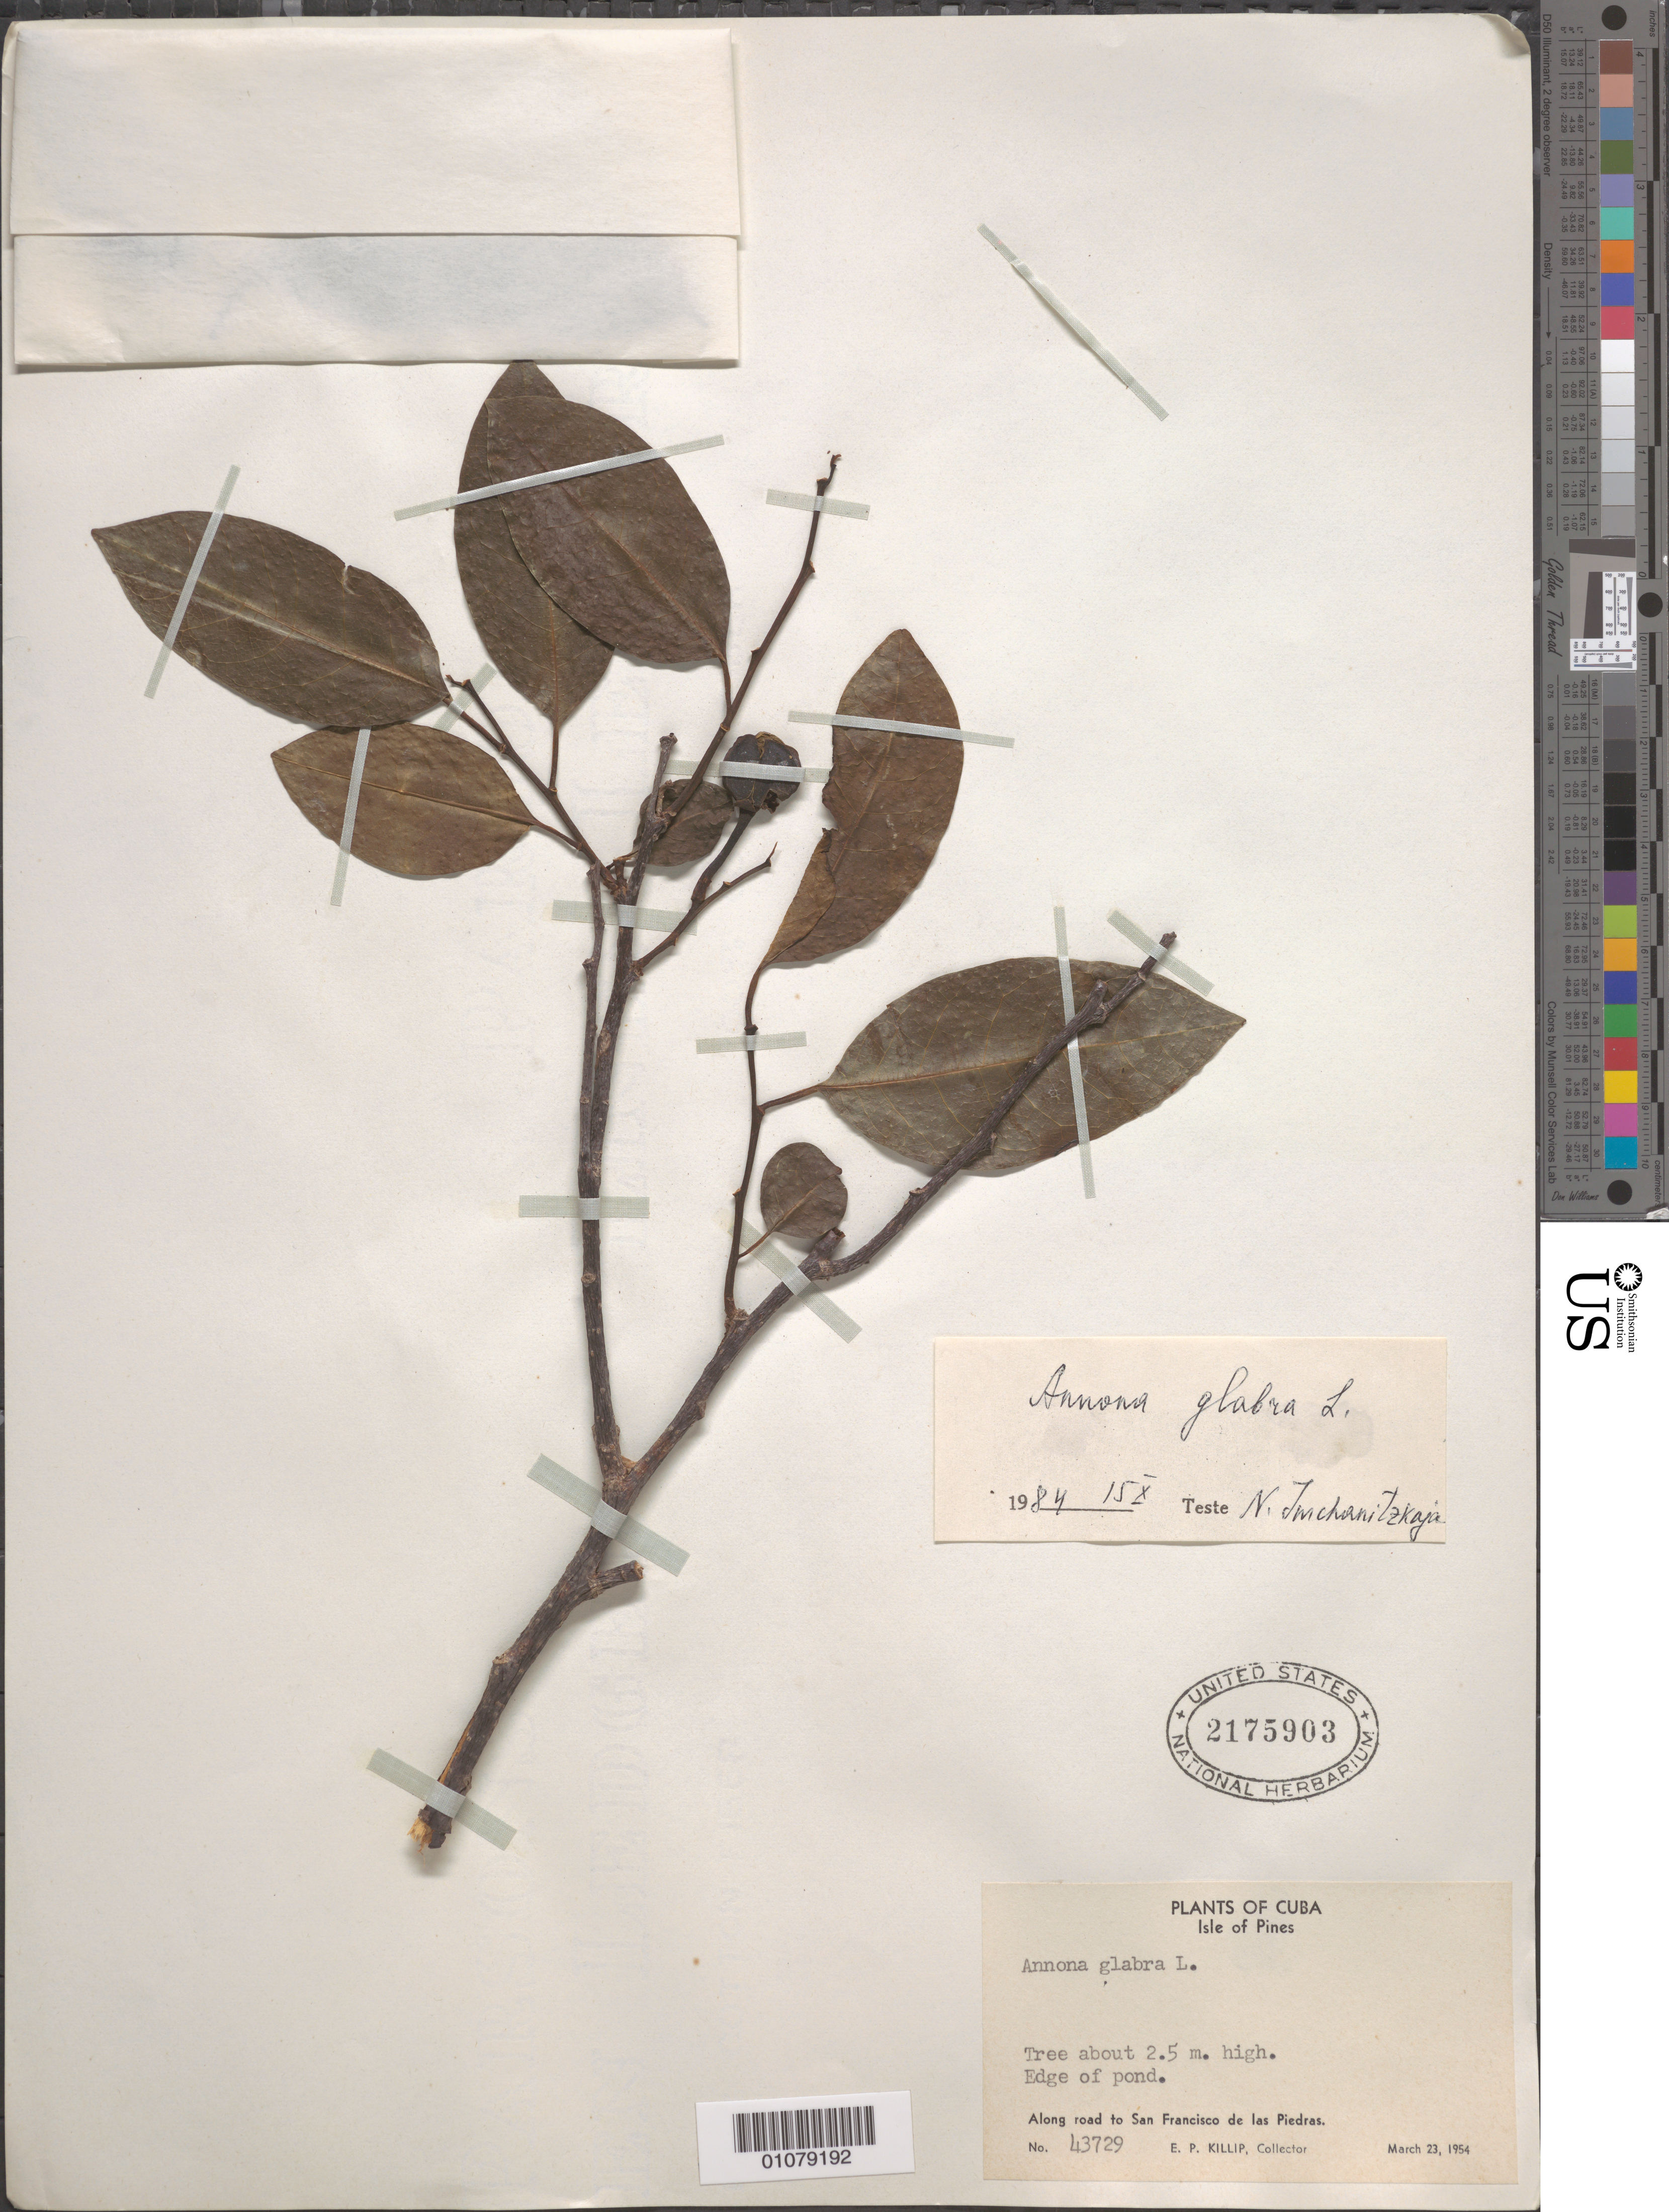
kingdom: Plantae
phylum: Tracheophyta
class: Magnoliopsida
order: Magnoliales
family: Annonaceae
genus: Annona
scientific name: Annona glabra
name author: L.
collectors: E. P. Killip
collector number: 43729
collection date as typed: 23 Mar 1954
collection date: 1954-03-23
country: Cuba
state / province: Isla de La Juventud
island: Isla de la Juventud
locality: Isle of Pines Along road to San Francisco de las Piedras Edge of pond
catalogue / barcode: US 2175903